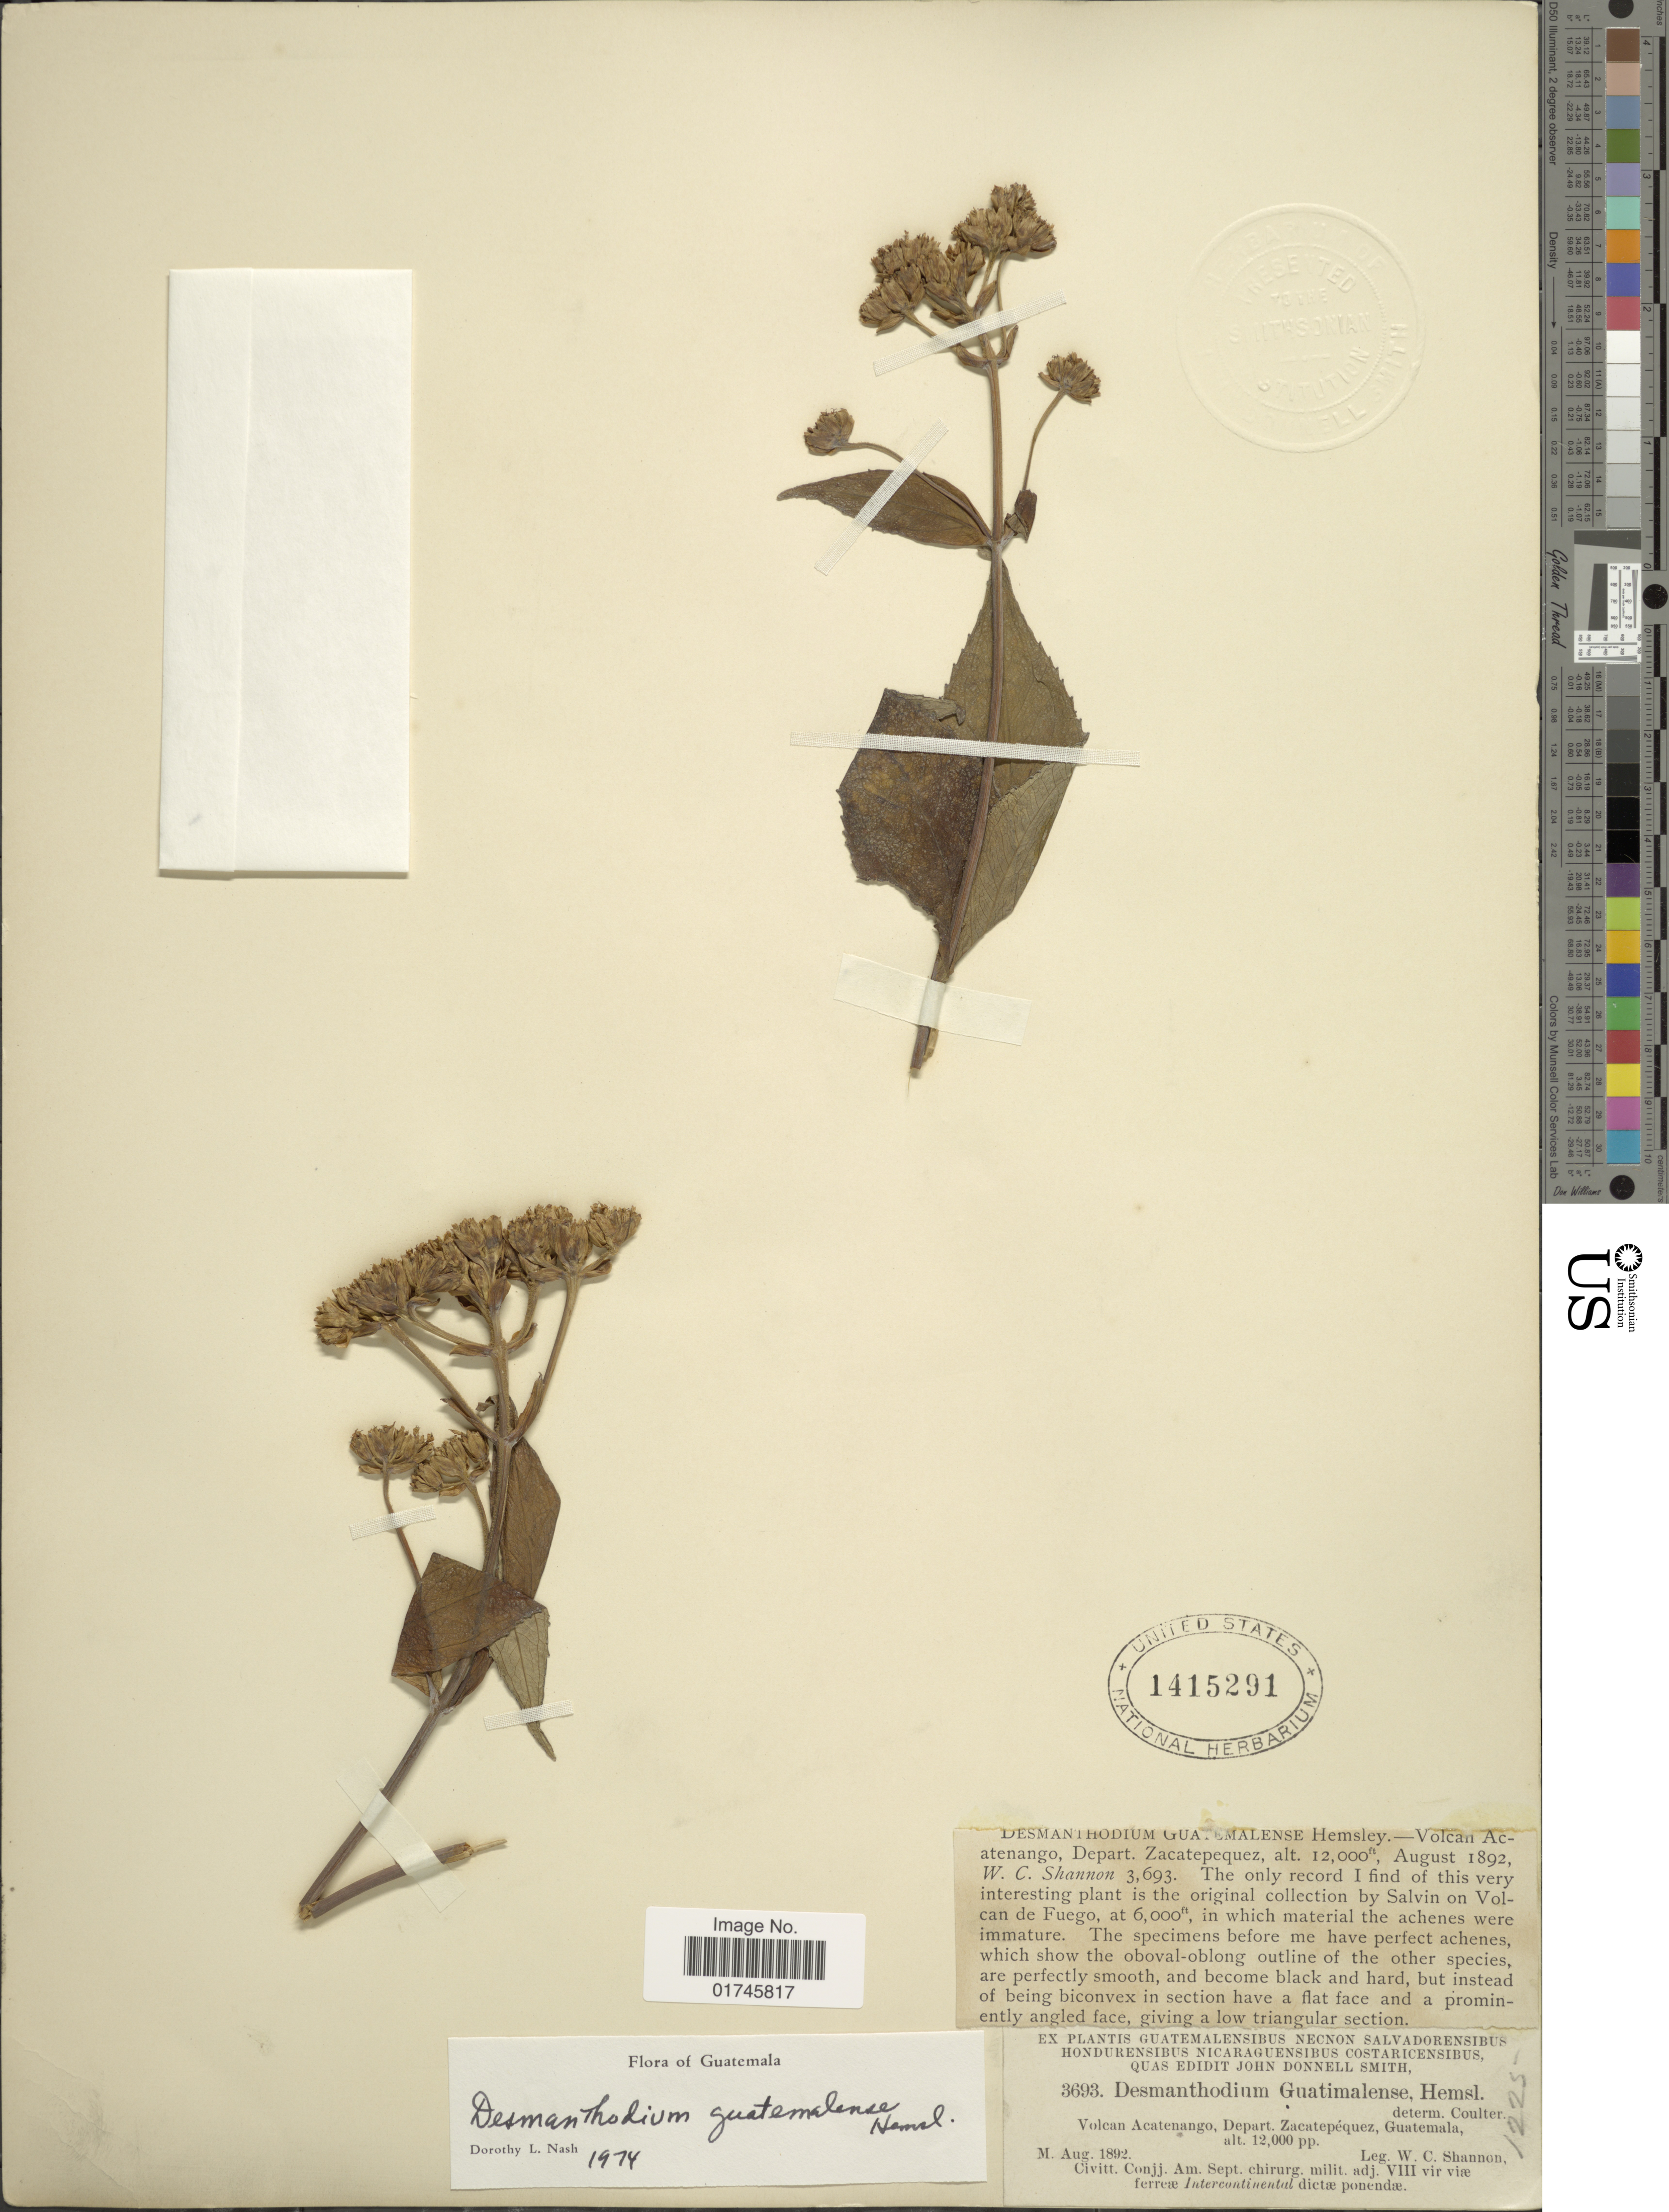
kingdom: Plantae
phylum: Tracheophyta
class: Magnoliopsida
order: Asterales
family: Asteraceae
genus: Desmanthodium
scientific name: Desmanthodium guatamalense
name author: Hemsl.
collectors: W. C. Shannon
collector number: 3693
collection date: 1892-08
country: Guatemala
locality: Volcan Acatenango , Depart Zacatepéquez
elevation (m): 3658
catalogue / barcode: US 1415291